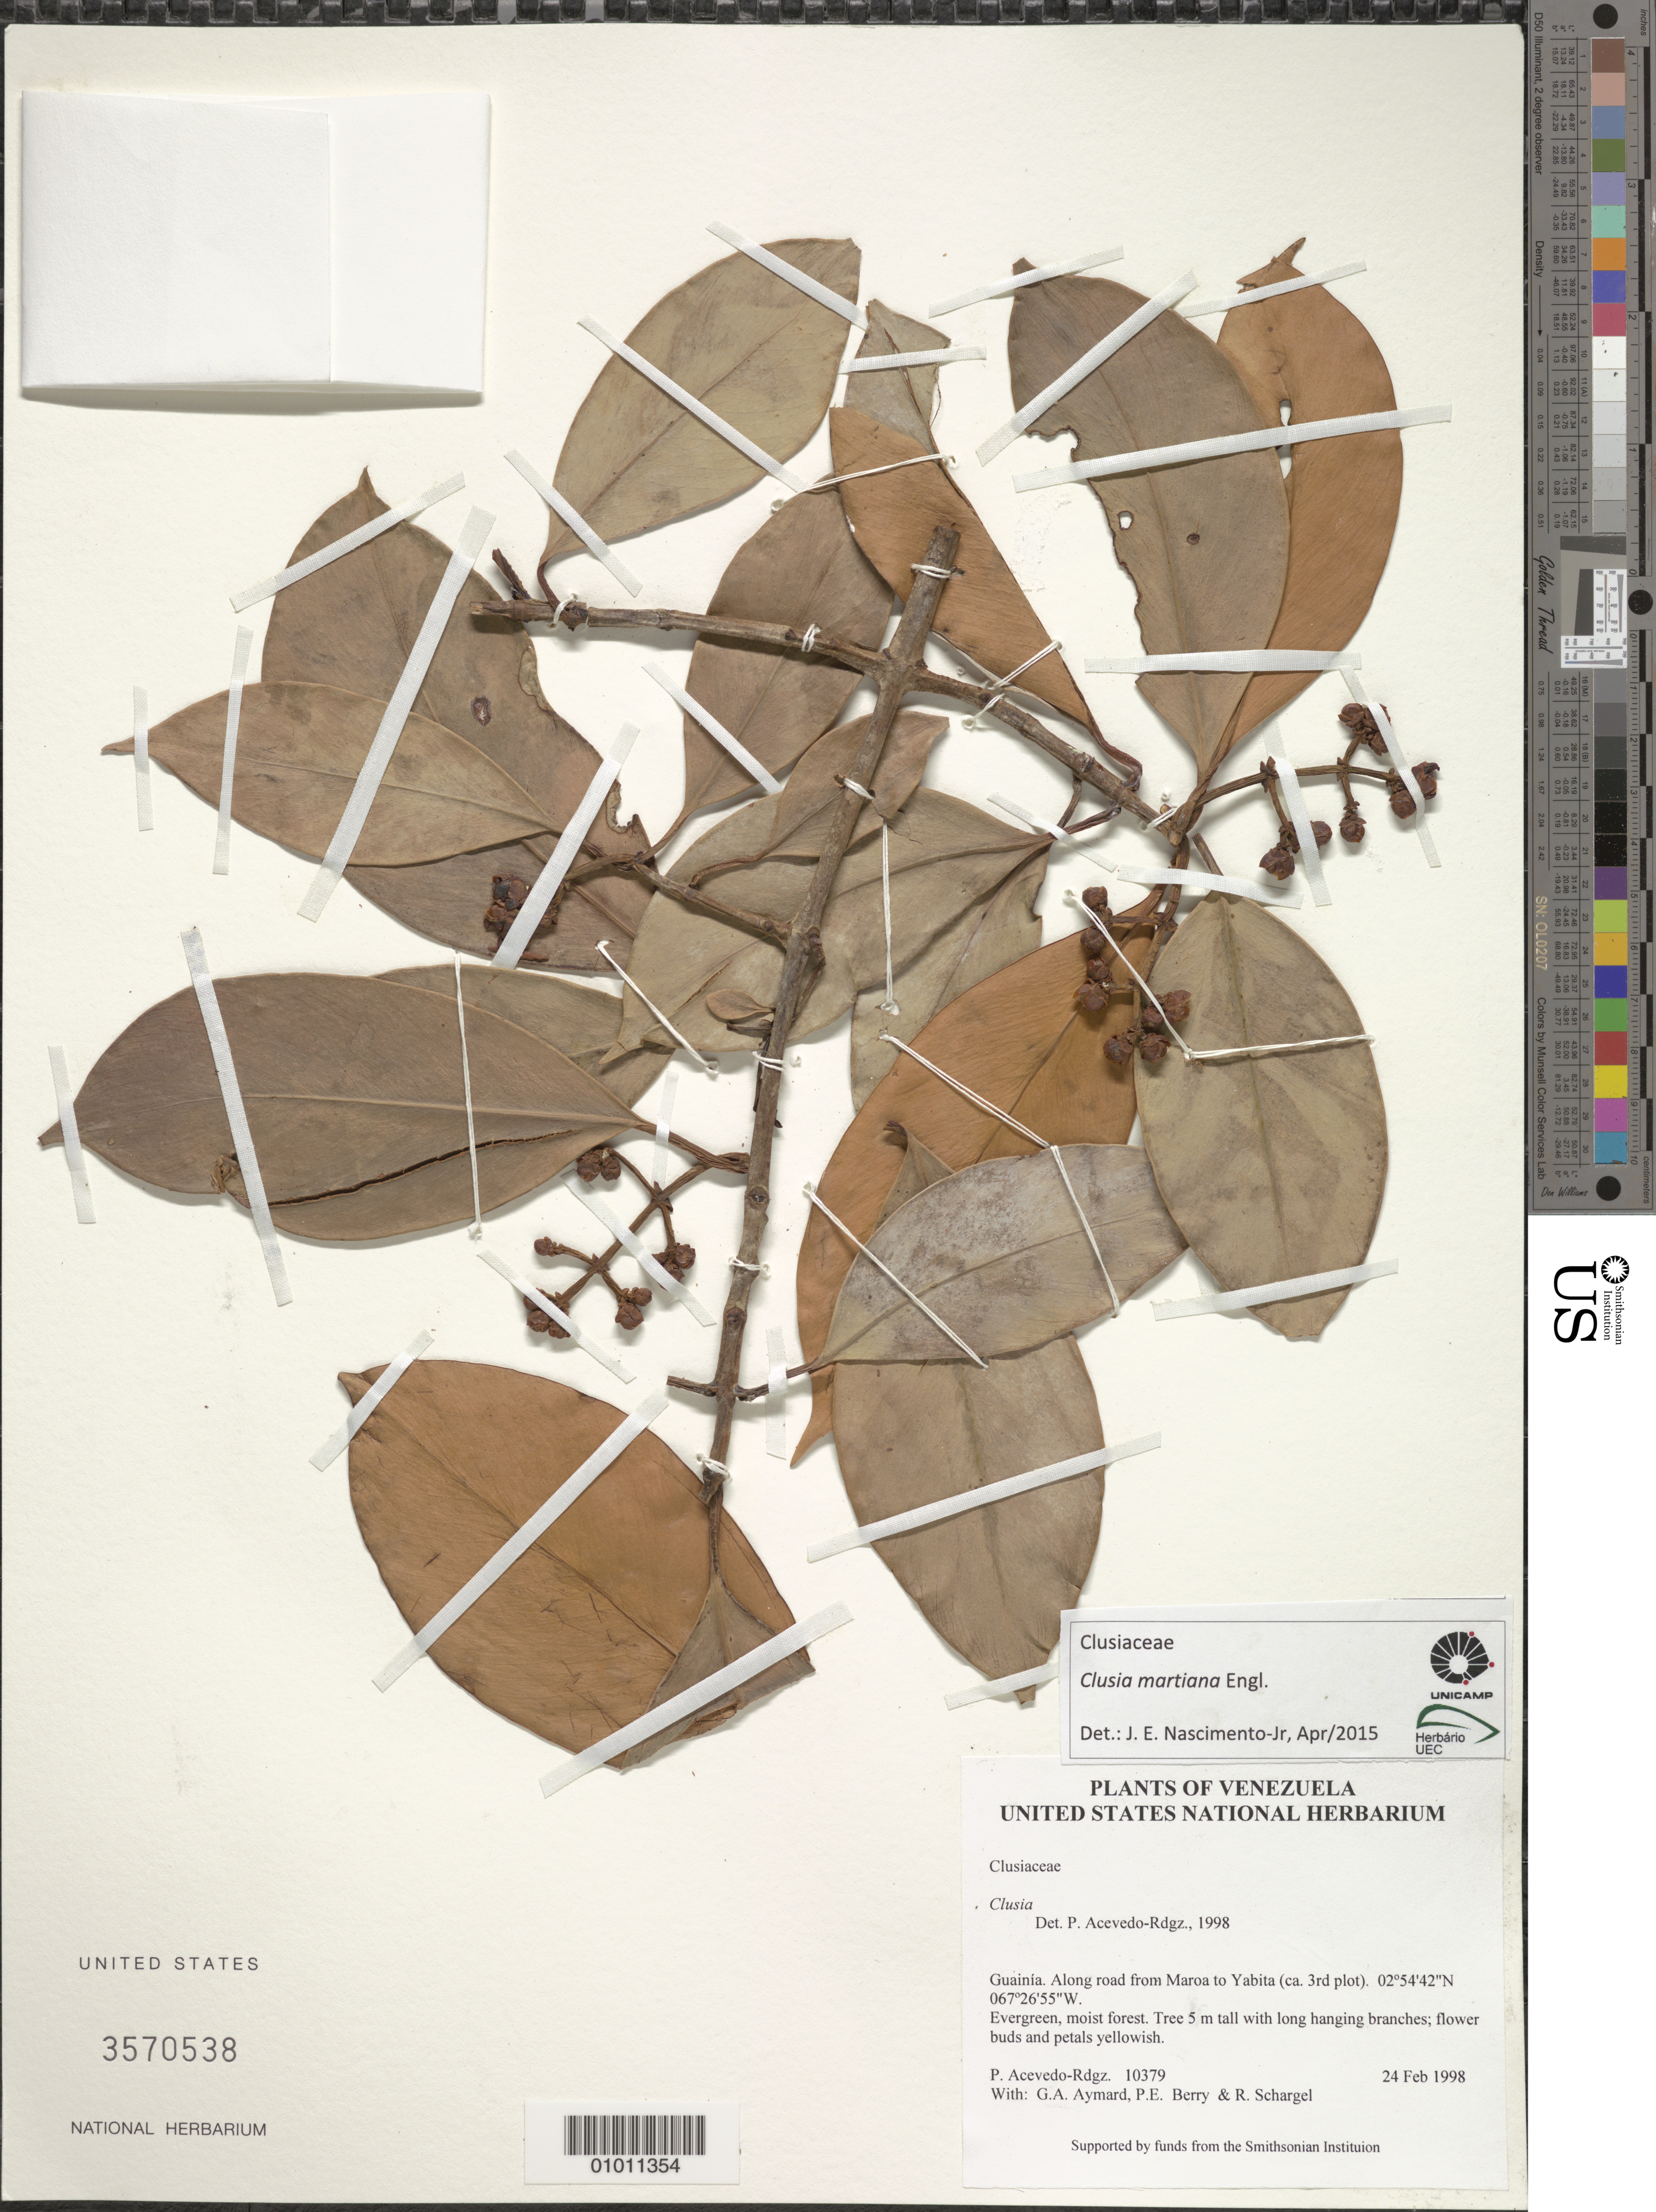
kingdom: Plantae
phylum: Tracheophyta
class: Magnoliopsida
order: Malpighiales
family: Clusiaceae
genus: Clusia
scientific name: Clusia martiana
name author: Engl.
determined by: Nascimento, Jose E., Jr.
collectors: P. Acevedo-Rodr., G. A. Aymard, P. E. Berry & R. Schargel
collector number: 10379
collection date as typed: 24 Feb 1998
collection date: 1998-02-24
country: Venezuela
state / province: Amazonas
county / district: Maroa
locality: Along road from Maroa to Yabita (ca. 3rd plot).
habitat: Evergreen, moist forest.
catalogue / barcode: US 3570538